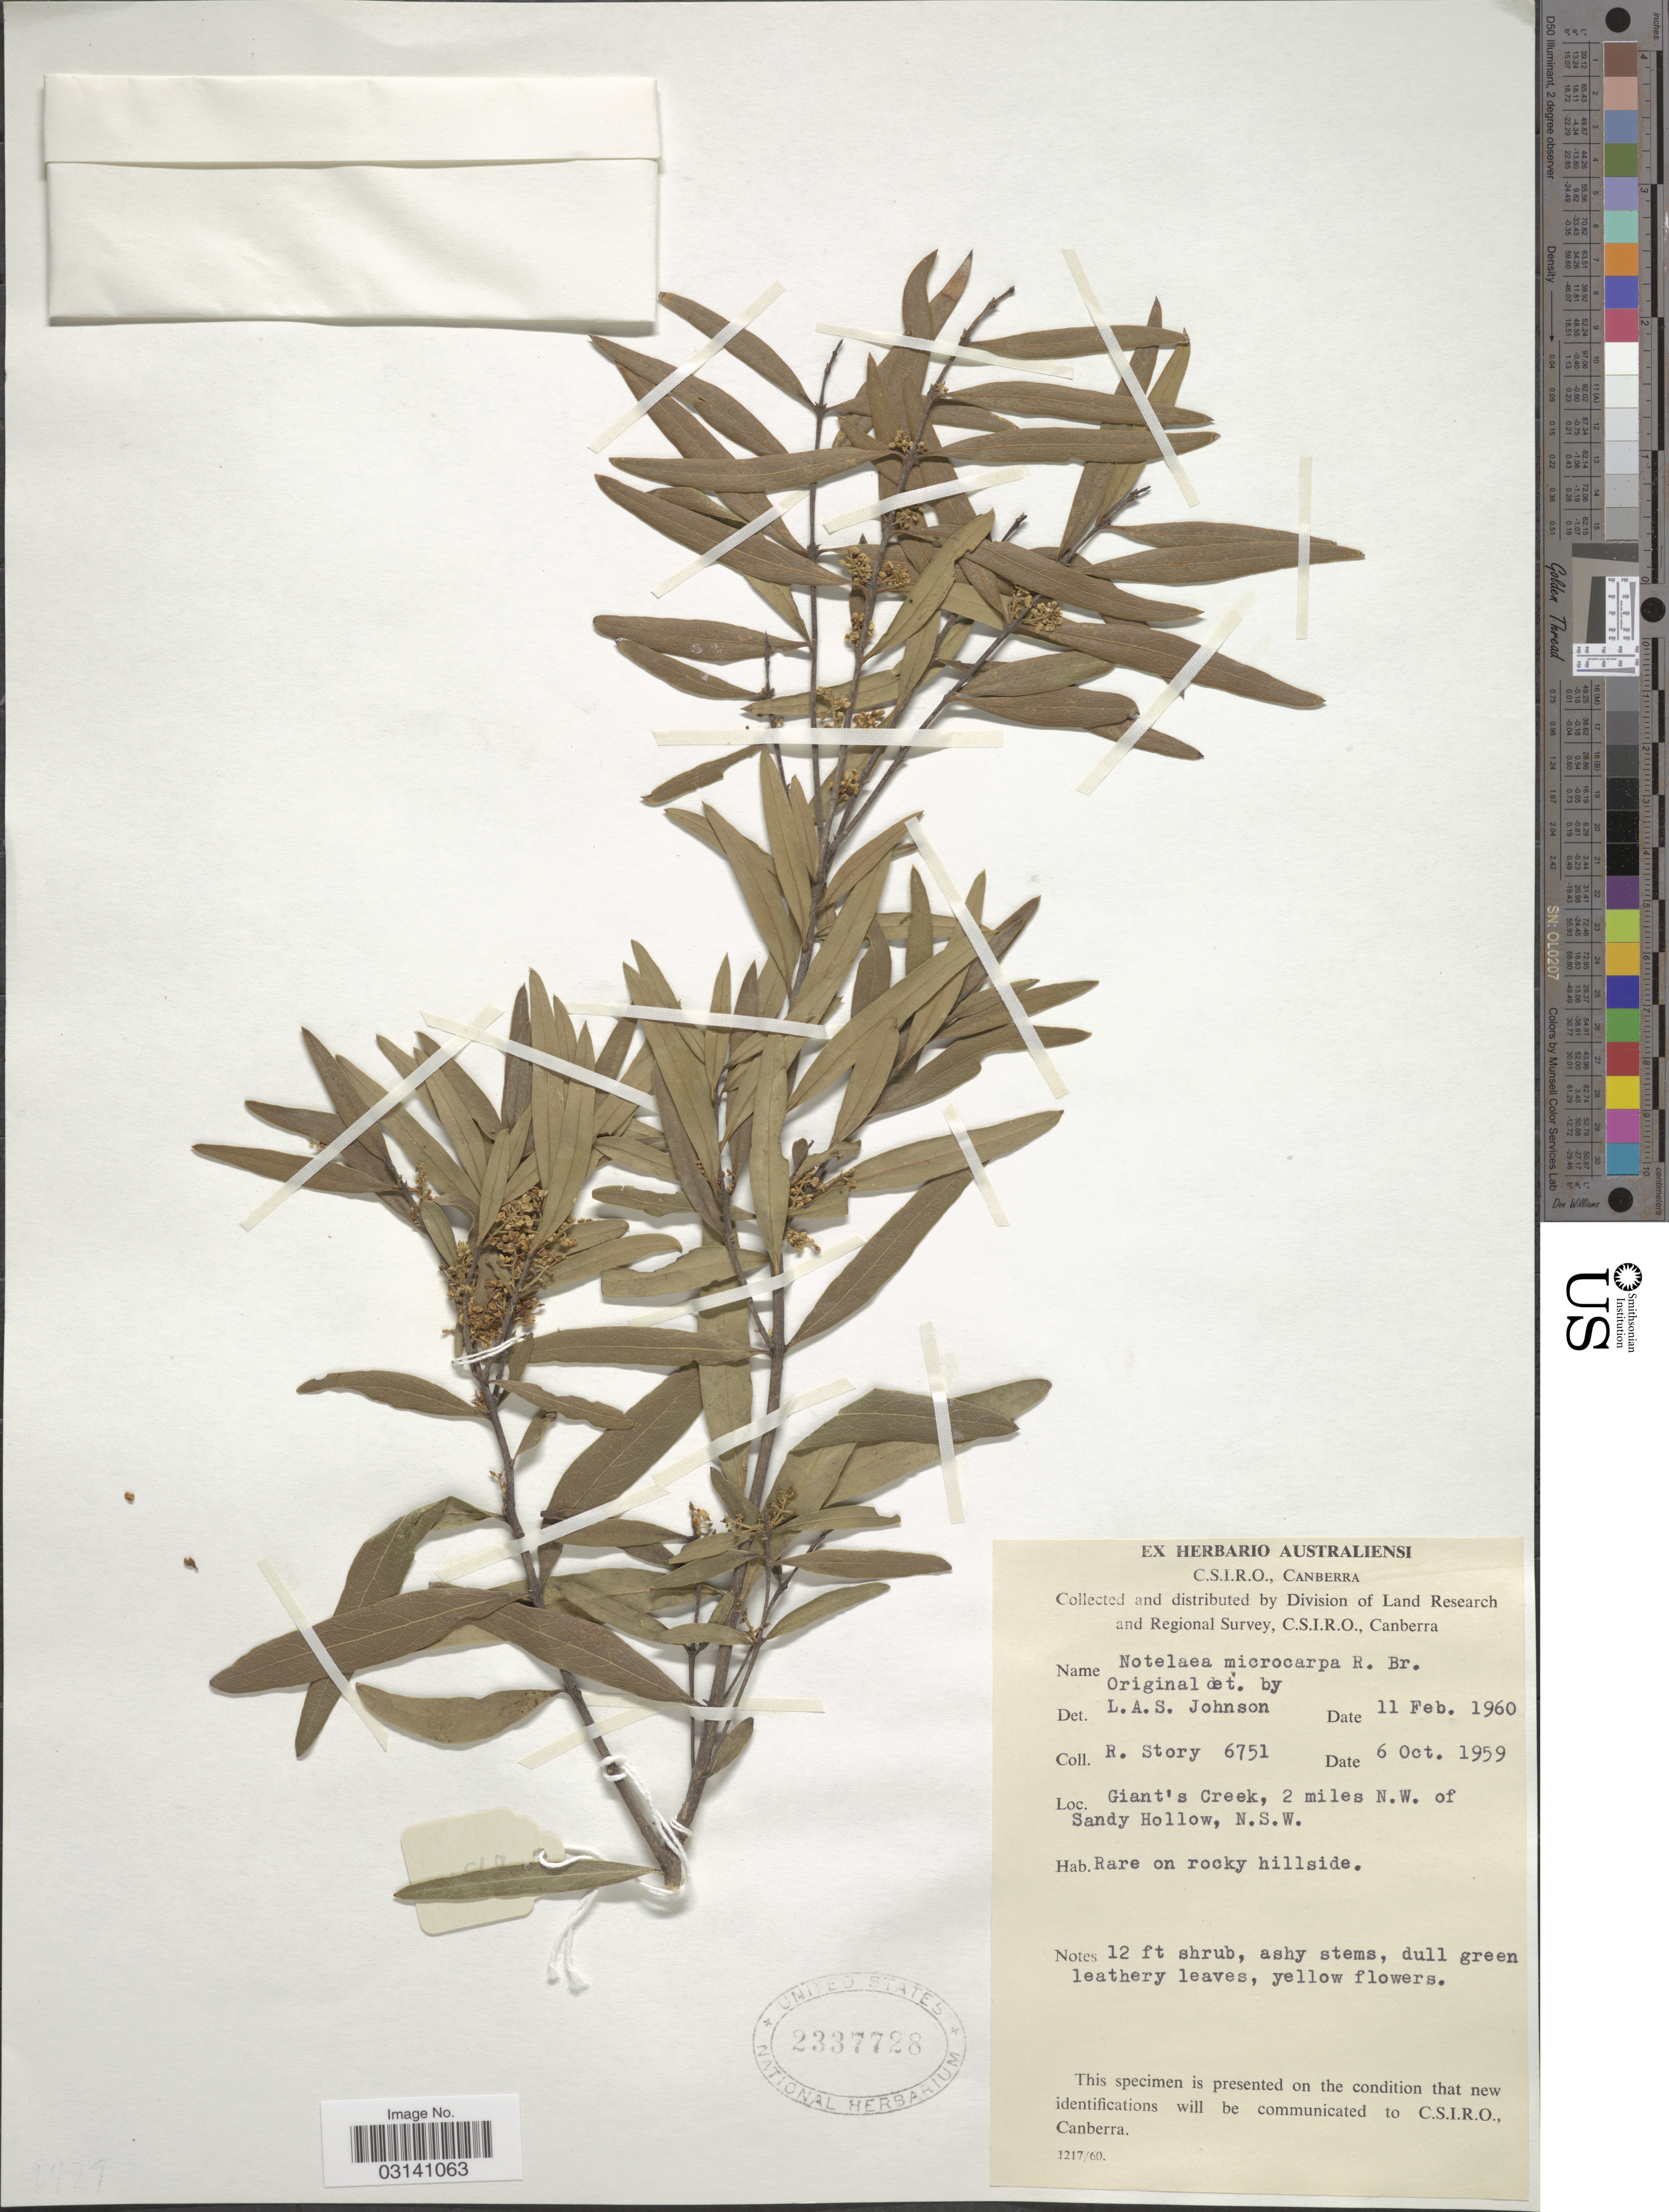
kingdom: Plantae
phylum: Tracheophyta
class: Magnoliopsida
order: Lamiales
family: Oleaceae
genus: Notelaea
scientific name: Notelaea microcarpa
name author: R. Br.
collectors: R. Story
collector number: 6751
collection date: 1959-10-06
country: Australia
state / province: New South Wales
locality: Giant's Creek, 2 miles N.W. of Sandy Hollow, N.S.W.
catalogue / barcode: US 2337728